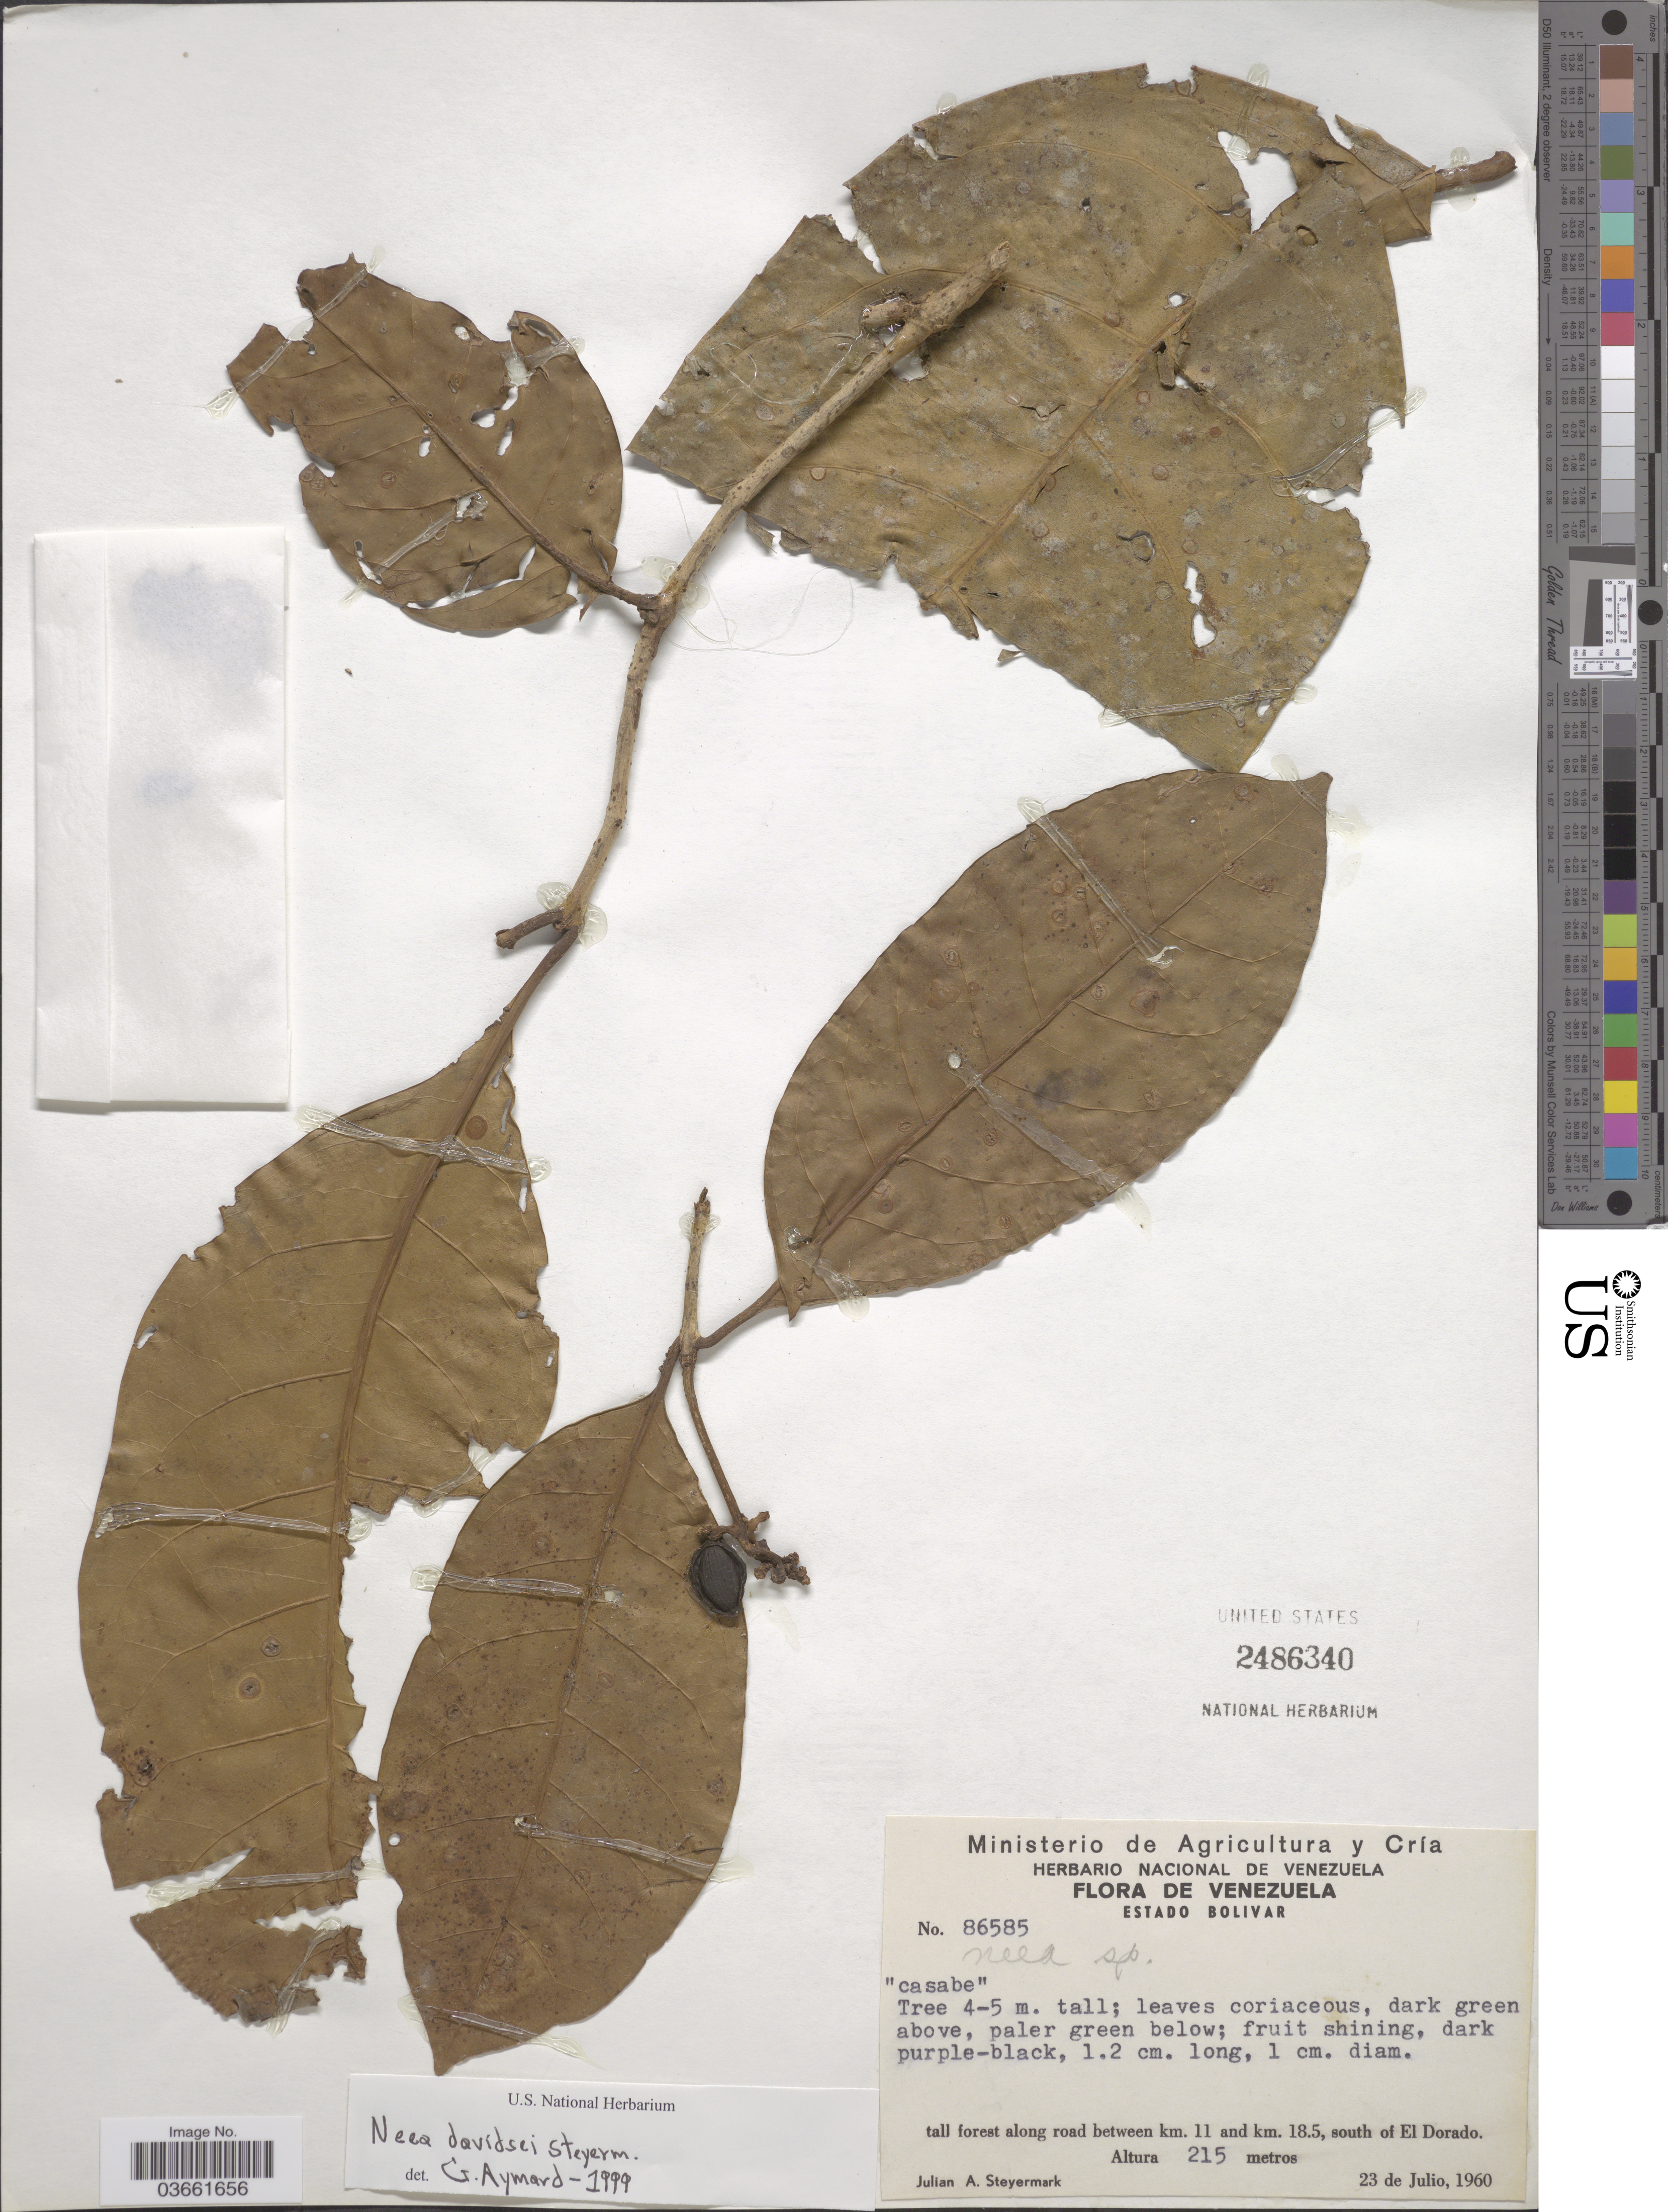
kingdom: Plantae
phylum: Tracheophyta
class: Magnoliopsida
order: Caryophyllales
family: Nyctaginaceae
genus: Neea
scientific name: Neea davidsei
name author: Steyerm.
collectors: J. Steyermark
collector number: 86585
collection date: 1960-07-23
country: Venezuela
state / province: Bolivar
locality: Tall forest along road between km. 11 and km. 18.5, south of El Dorado.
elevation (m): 215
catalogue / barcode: US 2486340